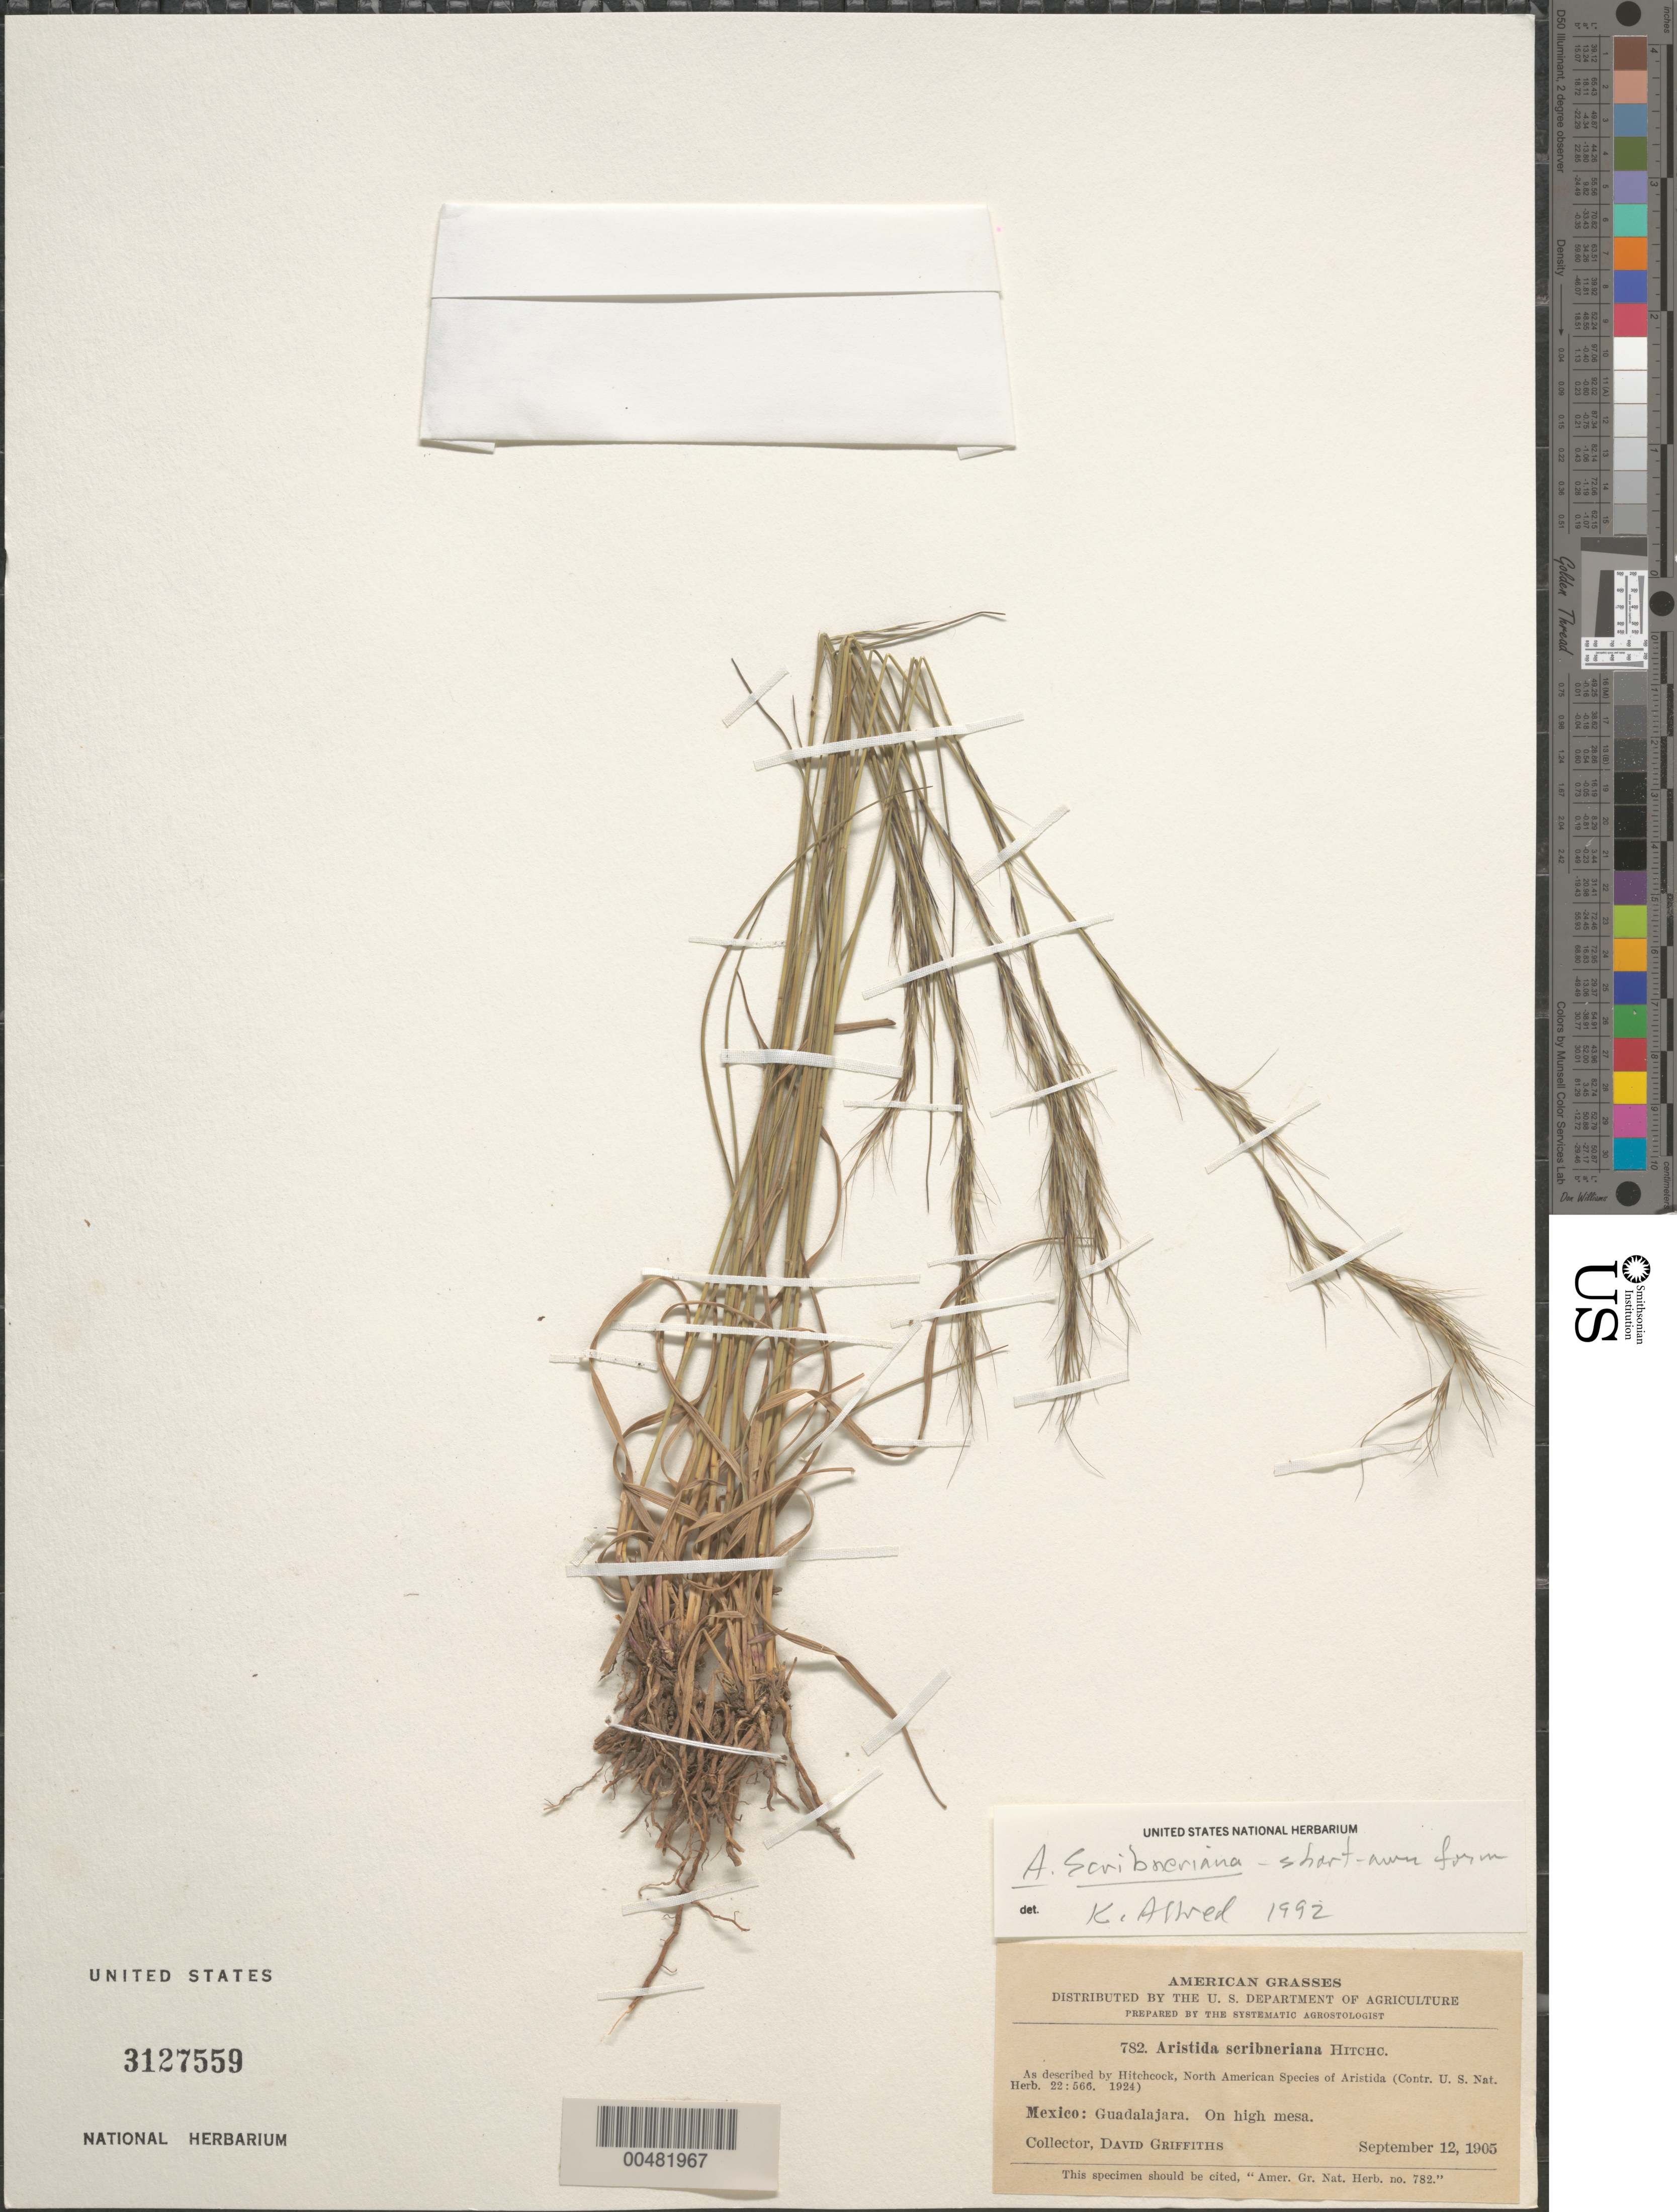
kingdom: Plantae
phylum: Tracheophyta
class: Liliopsida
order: Poales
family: Poaceae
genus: Aristida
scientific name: Aristida scribneriana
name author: Hitchc.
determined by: Allred, K.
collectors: D. Griffiths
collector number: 782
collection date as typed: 12 Sep 1905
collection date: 1905-09-12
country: Mexico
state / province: Jalisco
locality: Guadalajara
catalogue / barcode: US 3127559